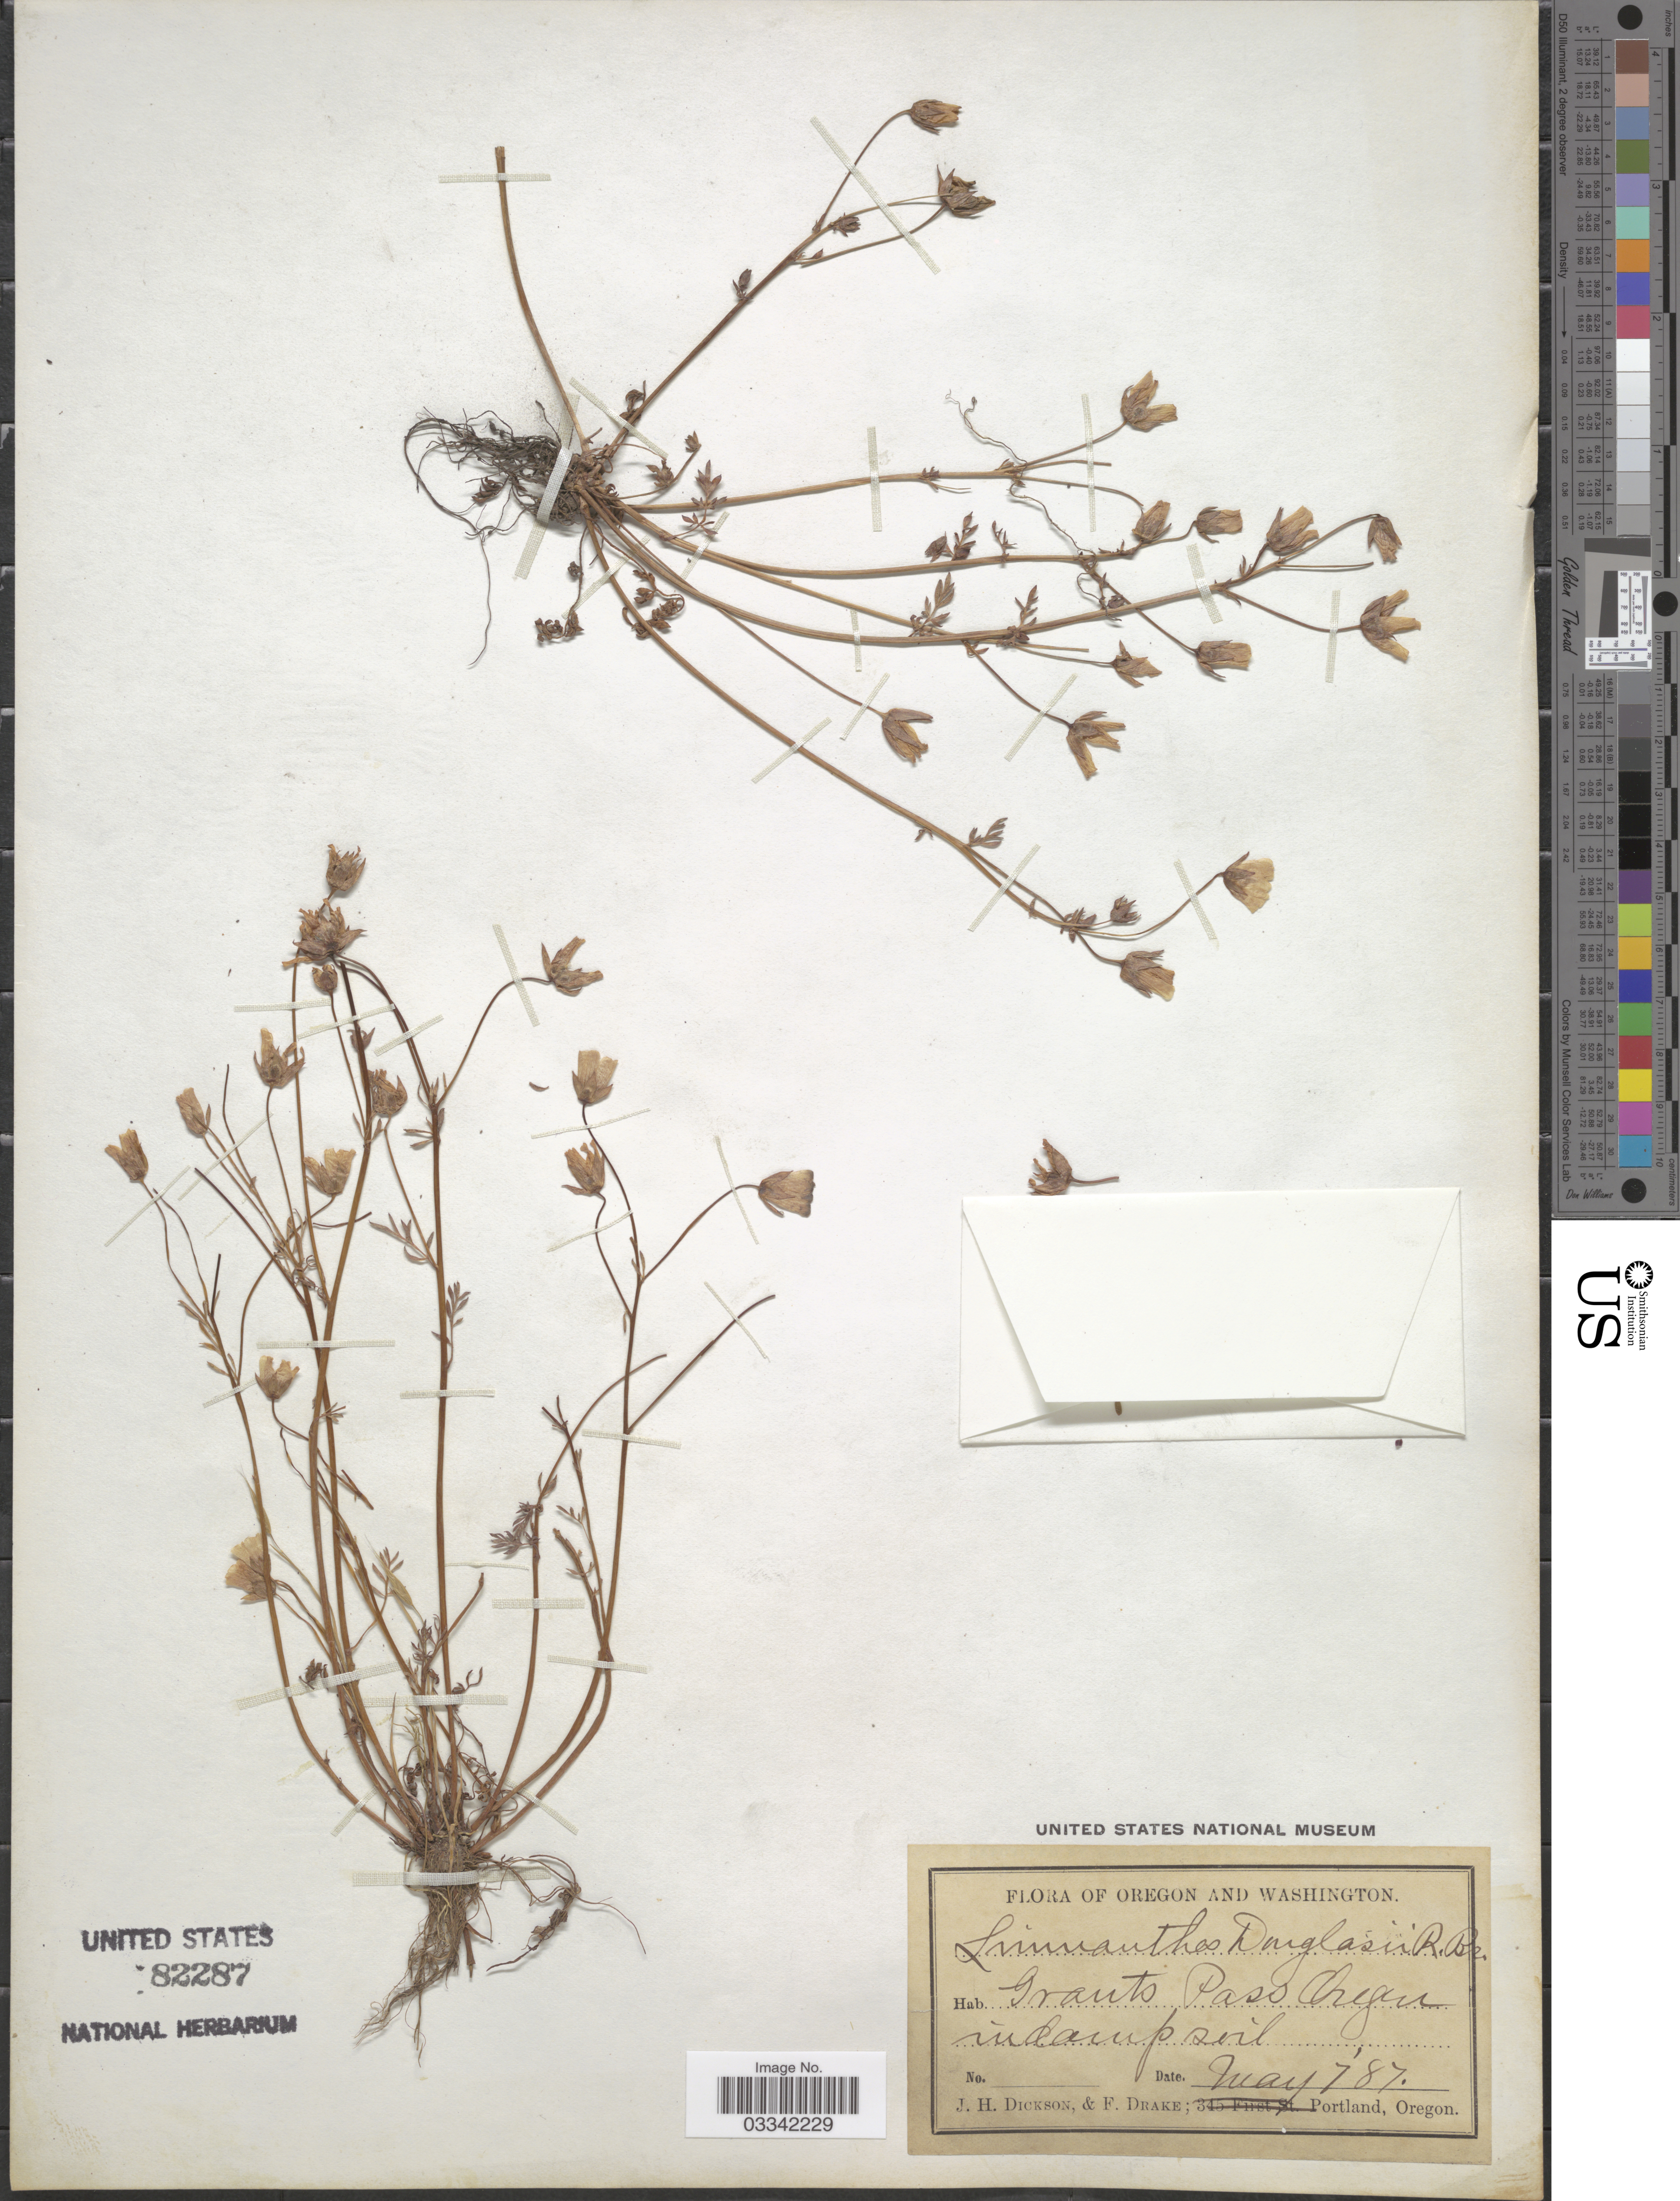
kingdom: Plantae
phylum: Tracheophyta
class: Magnoliopsida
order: Brassicales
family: Limnanthaceae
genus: Limnanthes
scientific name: Limnanthes douglasii var. douglasii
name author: R. Br.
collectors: J. Dickson & F. Drake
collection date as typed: Transcribed d/m/y: 7/5/87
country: United States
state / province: Oregon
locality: Grants Pass.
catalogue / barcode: US 82287